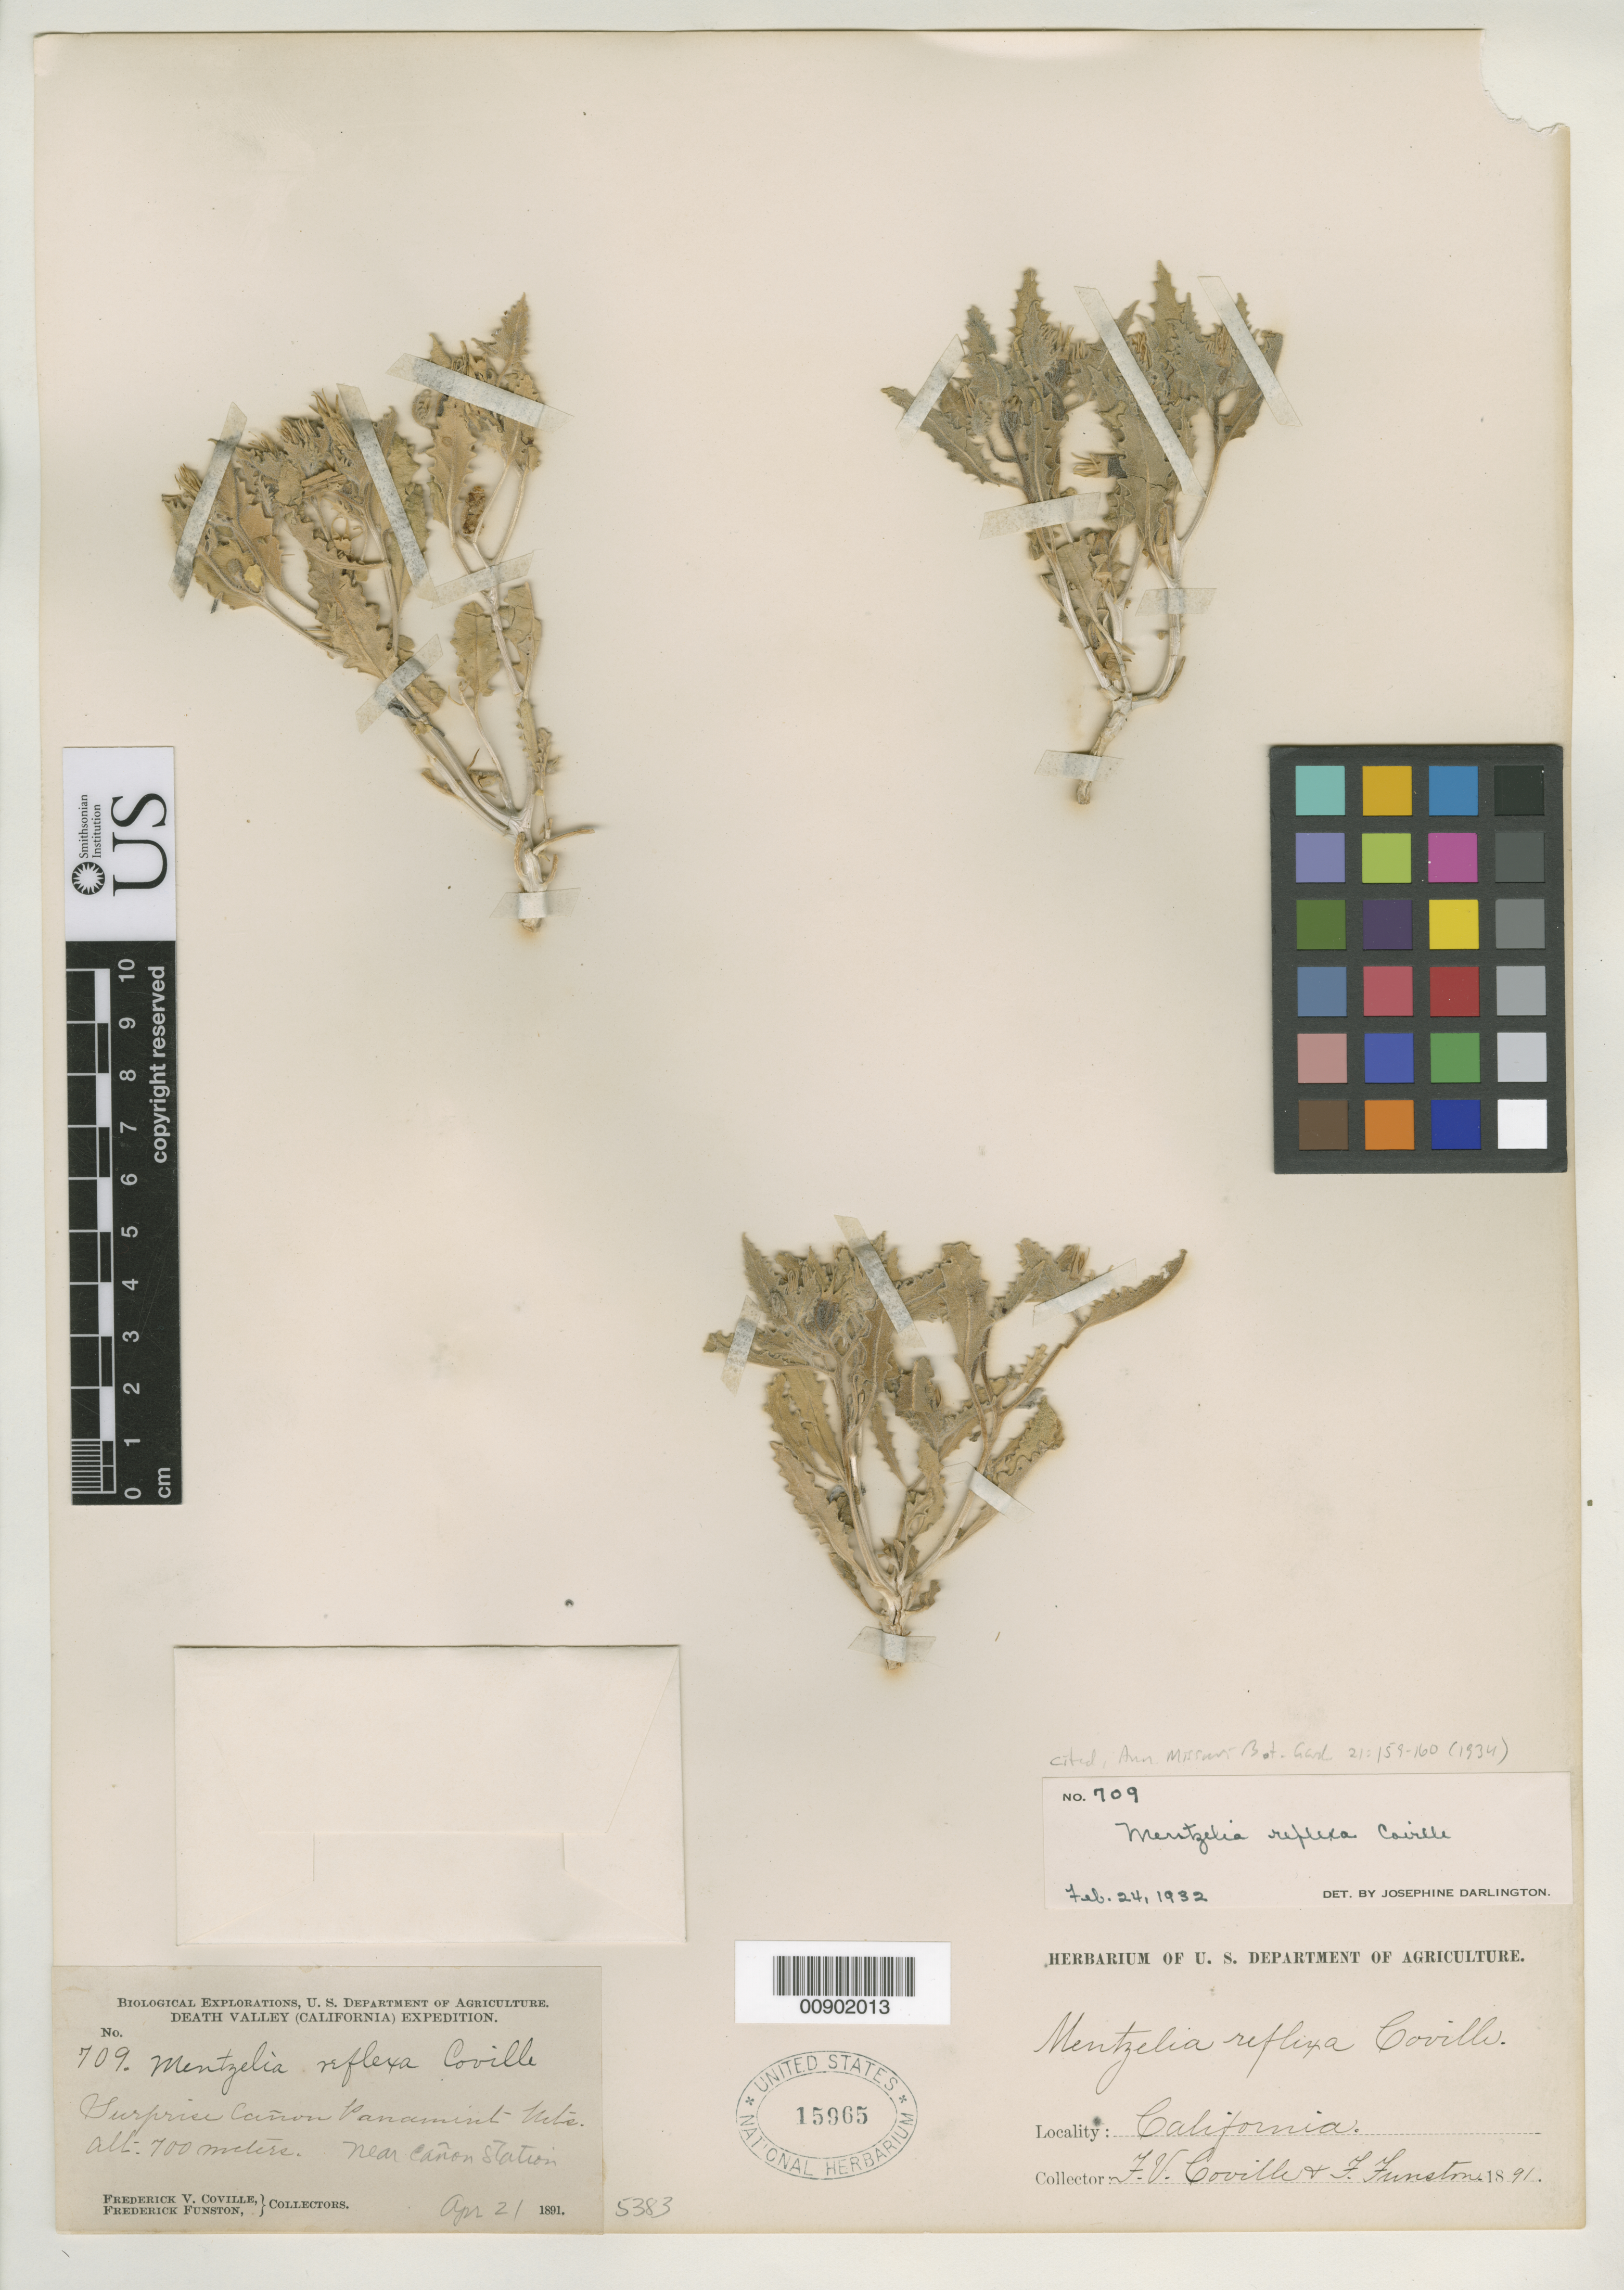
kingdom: Plantae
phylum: Tracheophyta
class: Magnoliopsida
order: Cornales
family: Loasaceae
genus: Mentzelia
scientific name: Mentzelia reflexa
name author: Coville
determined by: Darlington, J.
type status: Type Collection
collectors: F. V. Coville & F. Funston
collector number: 709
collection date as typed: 21 Apr 1891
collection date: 1891-04-21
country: United States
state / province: California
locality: Surprise Canyon, Panamint Mountains. Near Cañon Station.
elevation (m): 700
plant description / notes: Cited by Darlington, Ann. Missouri Bot. Gard. 21: 159-160.; Protologue cites "Type specimen in the United States National Herbarium", but none of 3 sheets at US is clearly identifiable as the holotype.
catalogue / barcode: US 15965